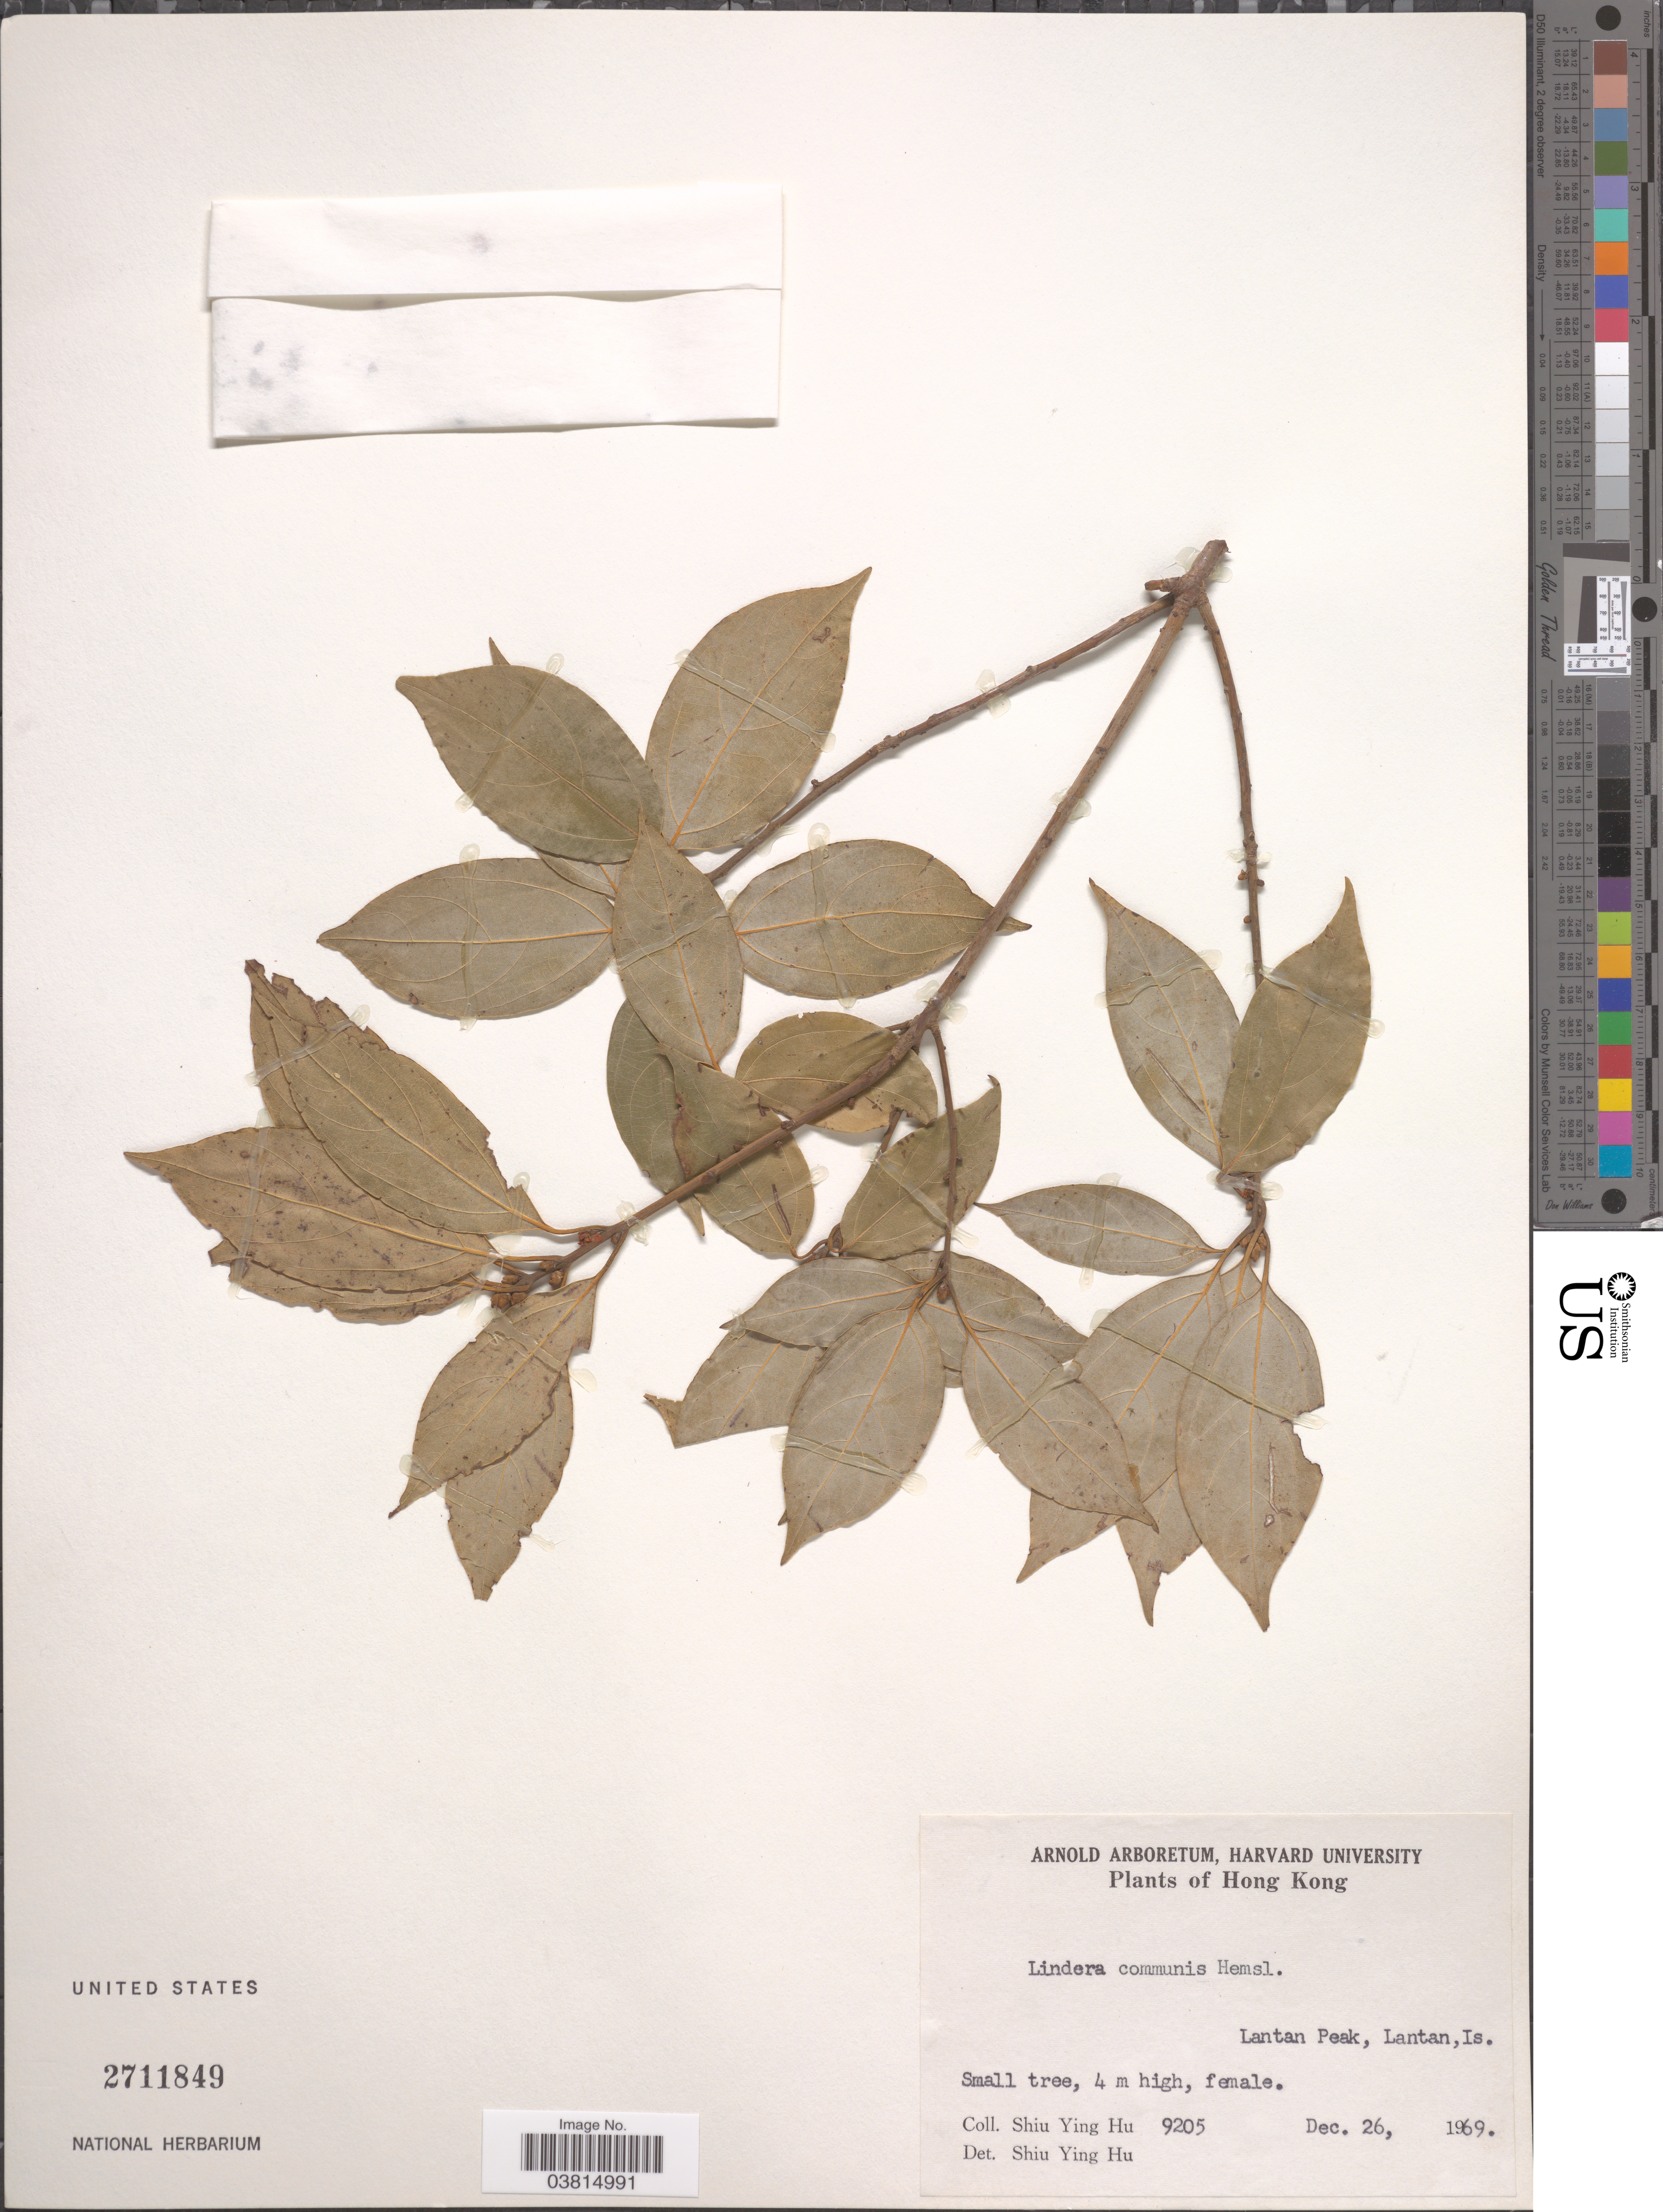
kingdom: Plantae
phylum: Tracheophyta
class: Magnoliopsida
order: Laurales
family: Lauraceae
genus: Lindera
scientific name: Lindera communis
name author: Hemsl.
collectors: S. Y. Hu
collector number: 9205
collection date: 1969-12-26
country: China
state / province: Hong Kong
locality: Lantan Peak, Lantan, Is.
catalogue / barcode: US 2711849